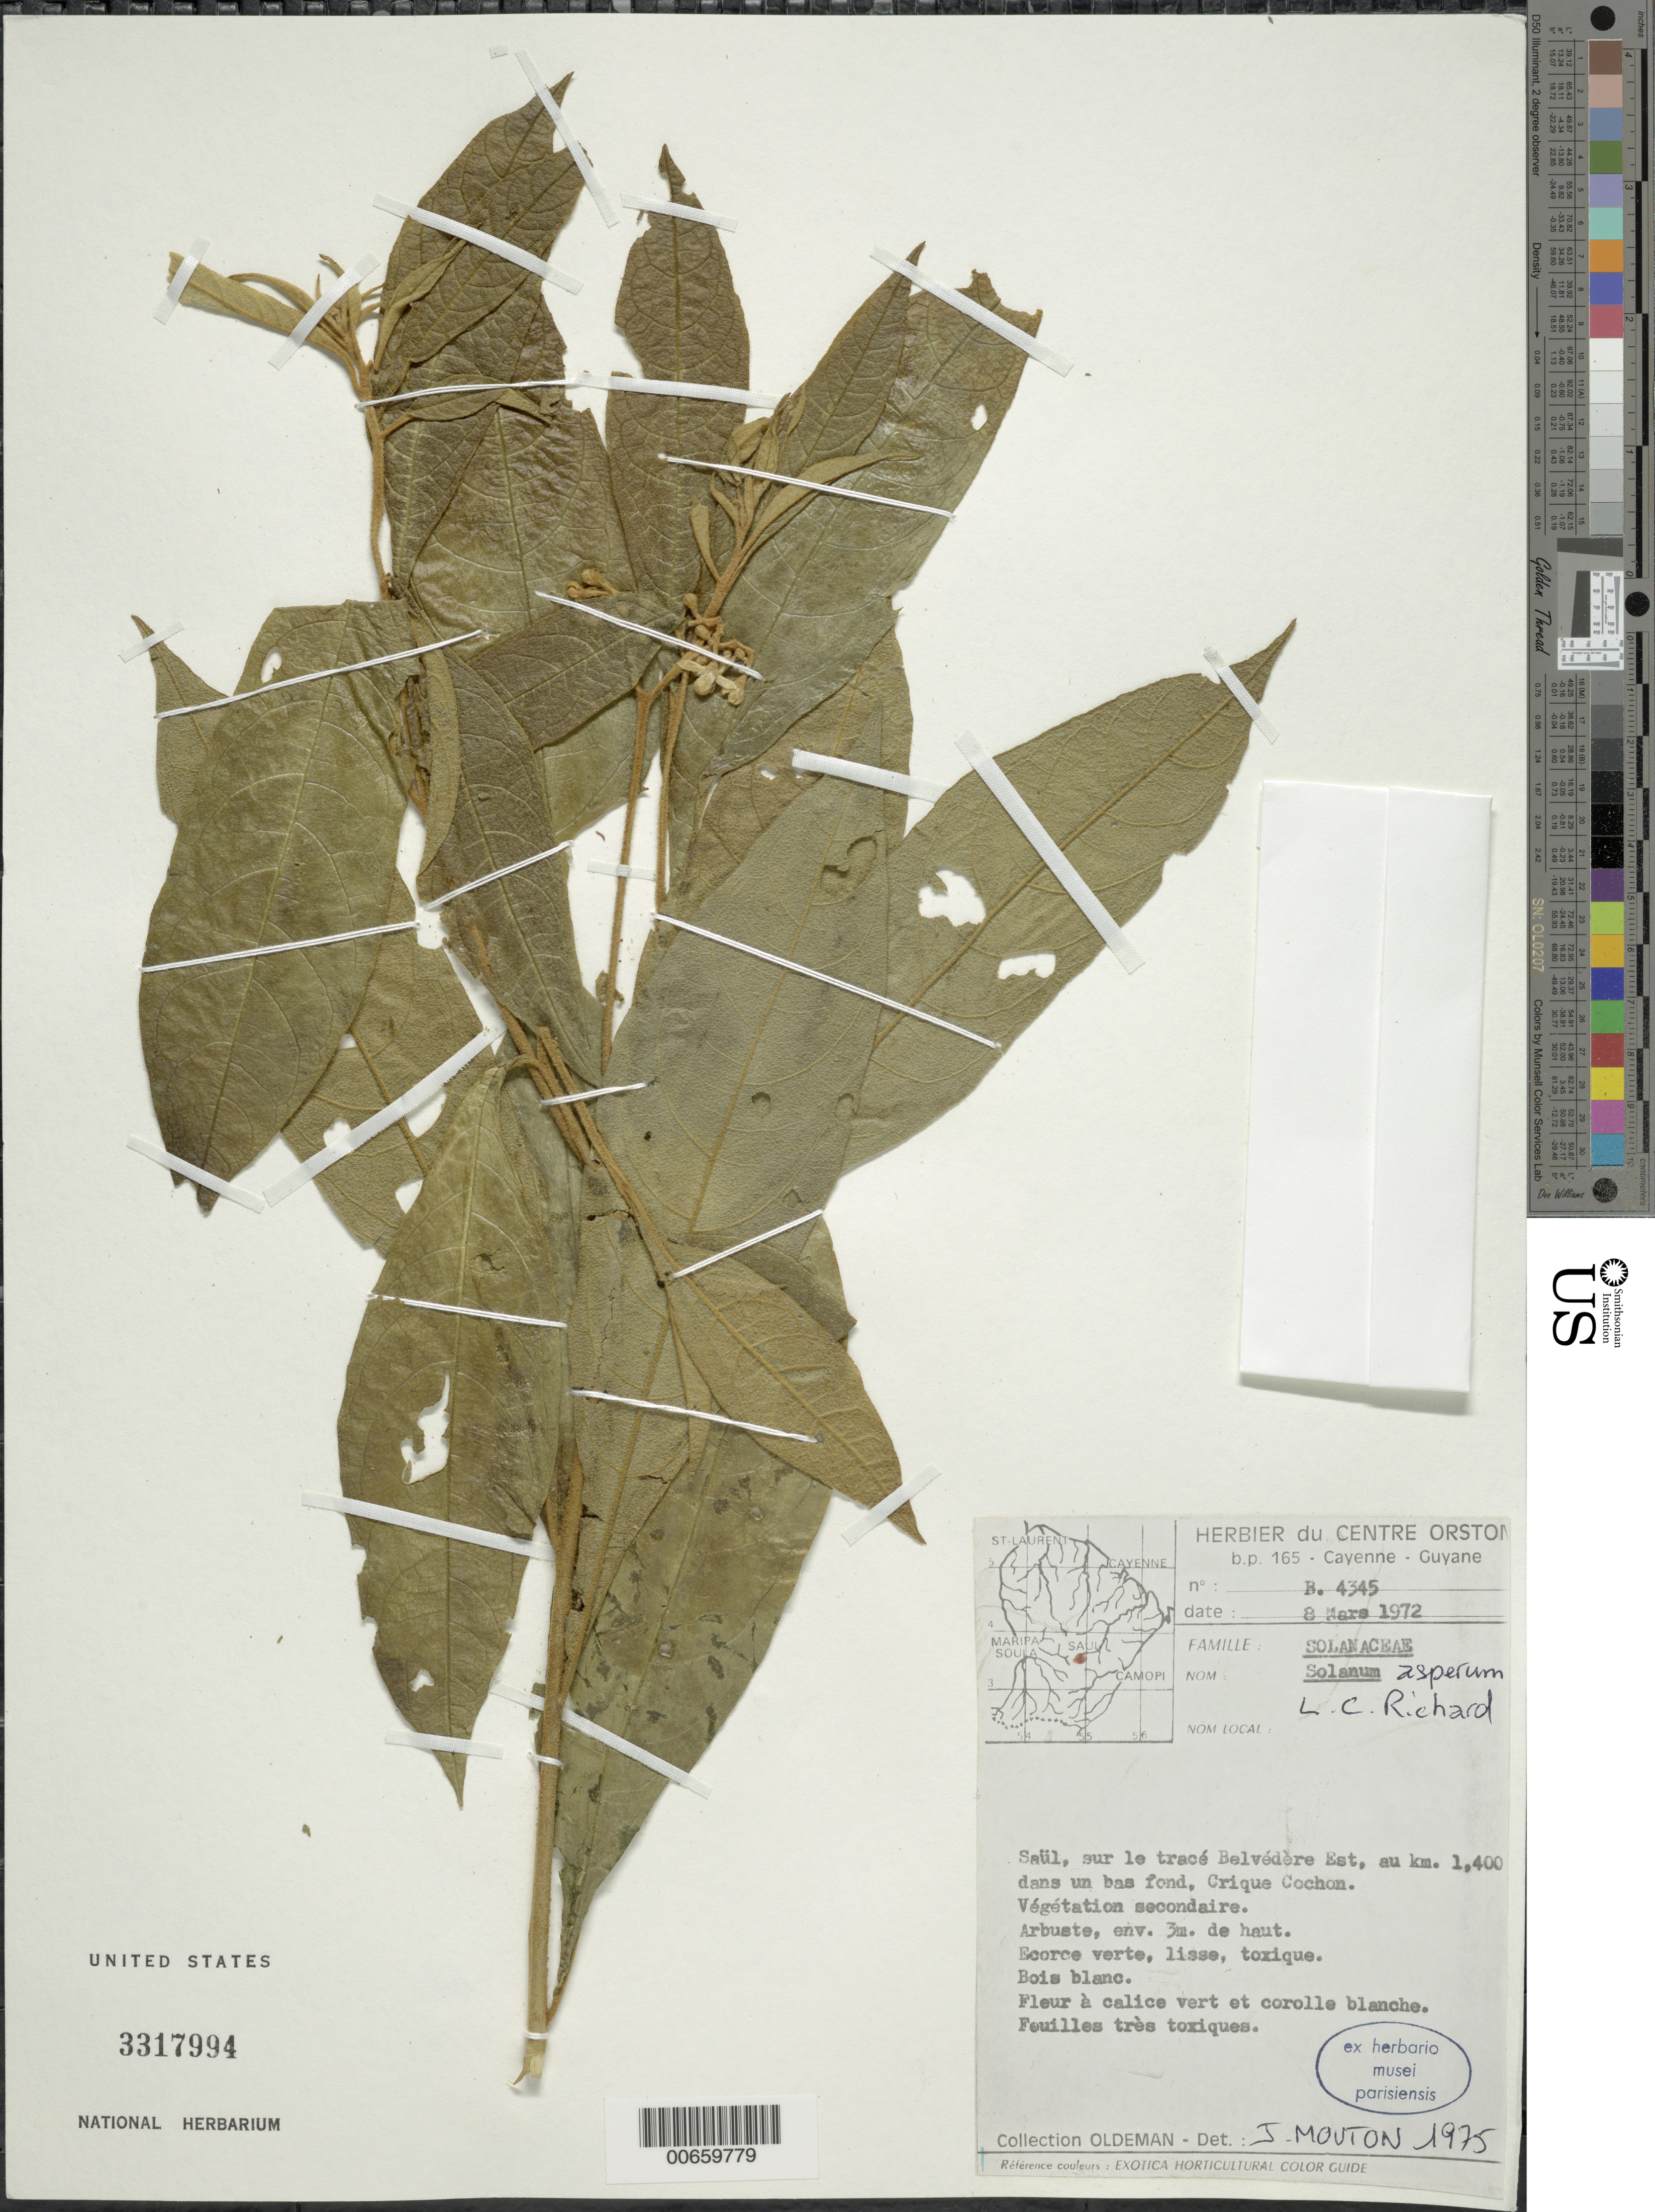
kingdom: Plantae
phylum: Tracheophyta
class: Magnoliopsida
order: Solanales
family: Solanaceae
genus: Solanum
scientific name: Solanum asperum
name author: Rich.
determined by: Mouton, J. A.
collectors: R. Oldeman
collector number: B 4345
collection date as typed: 3 Mar 1972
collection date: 1972-03-03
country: French Guiana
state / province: Saint-Laurent-du-Maroni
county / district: Saül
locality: Saül, sur le tracé Belvédère Est, au km 1.4 dans un bas fond, Crique Cochon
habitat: Secondary vegetation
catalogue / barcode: US 3317994